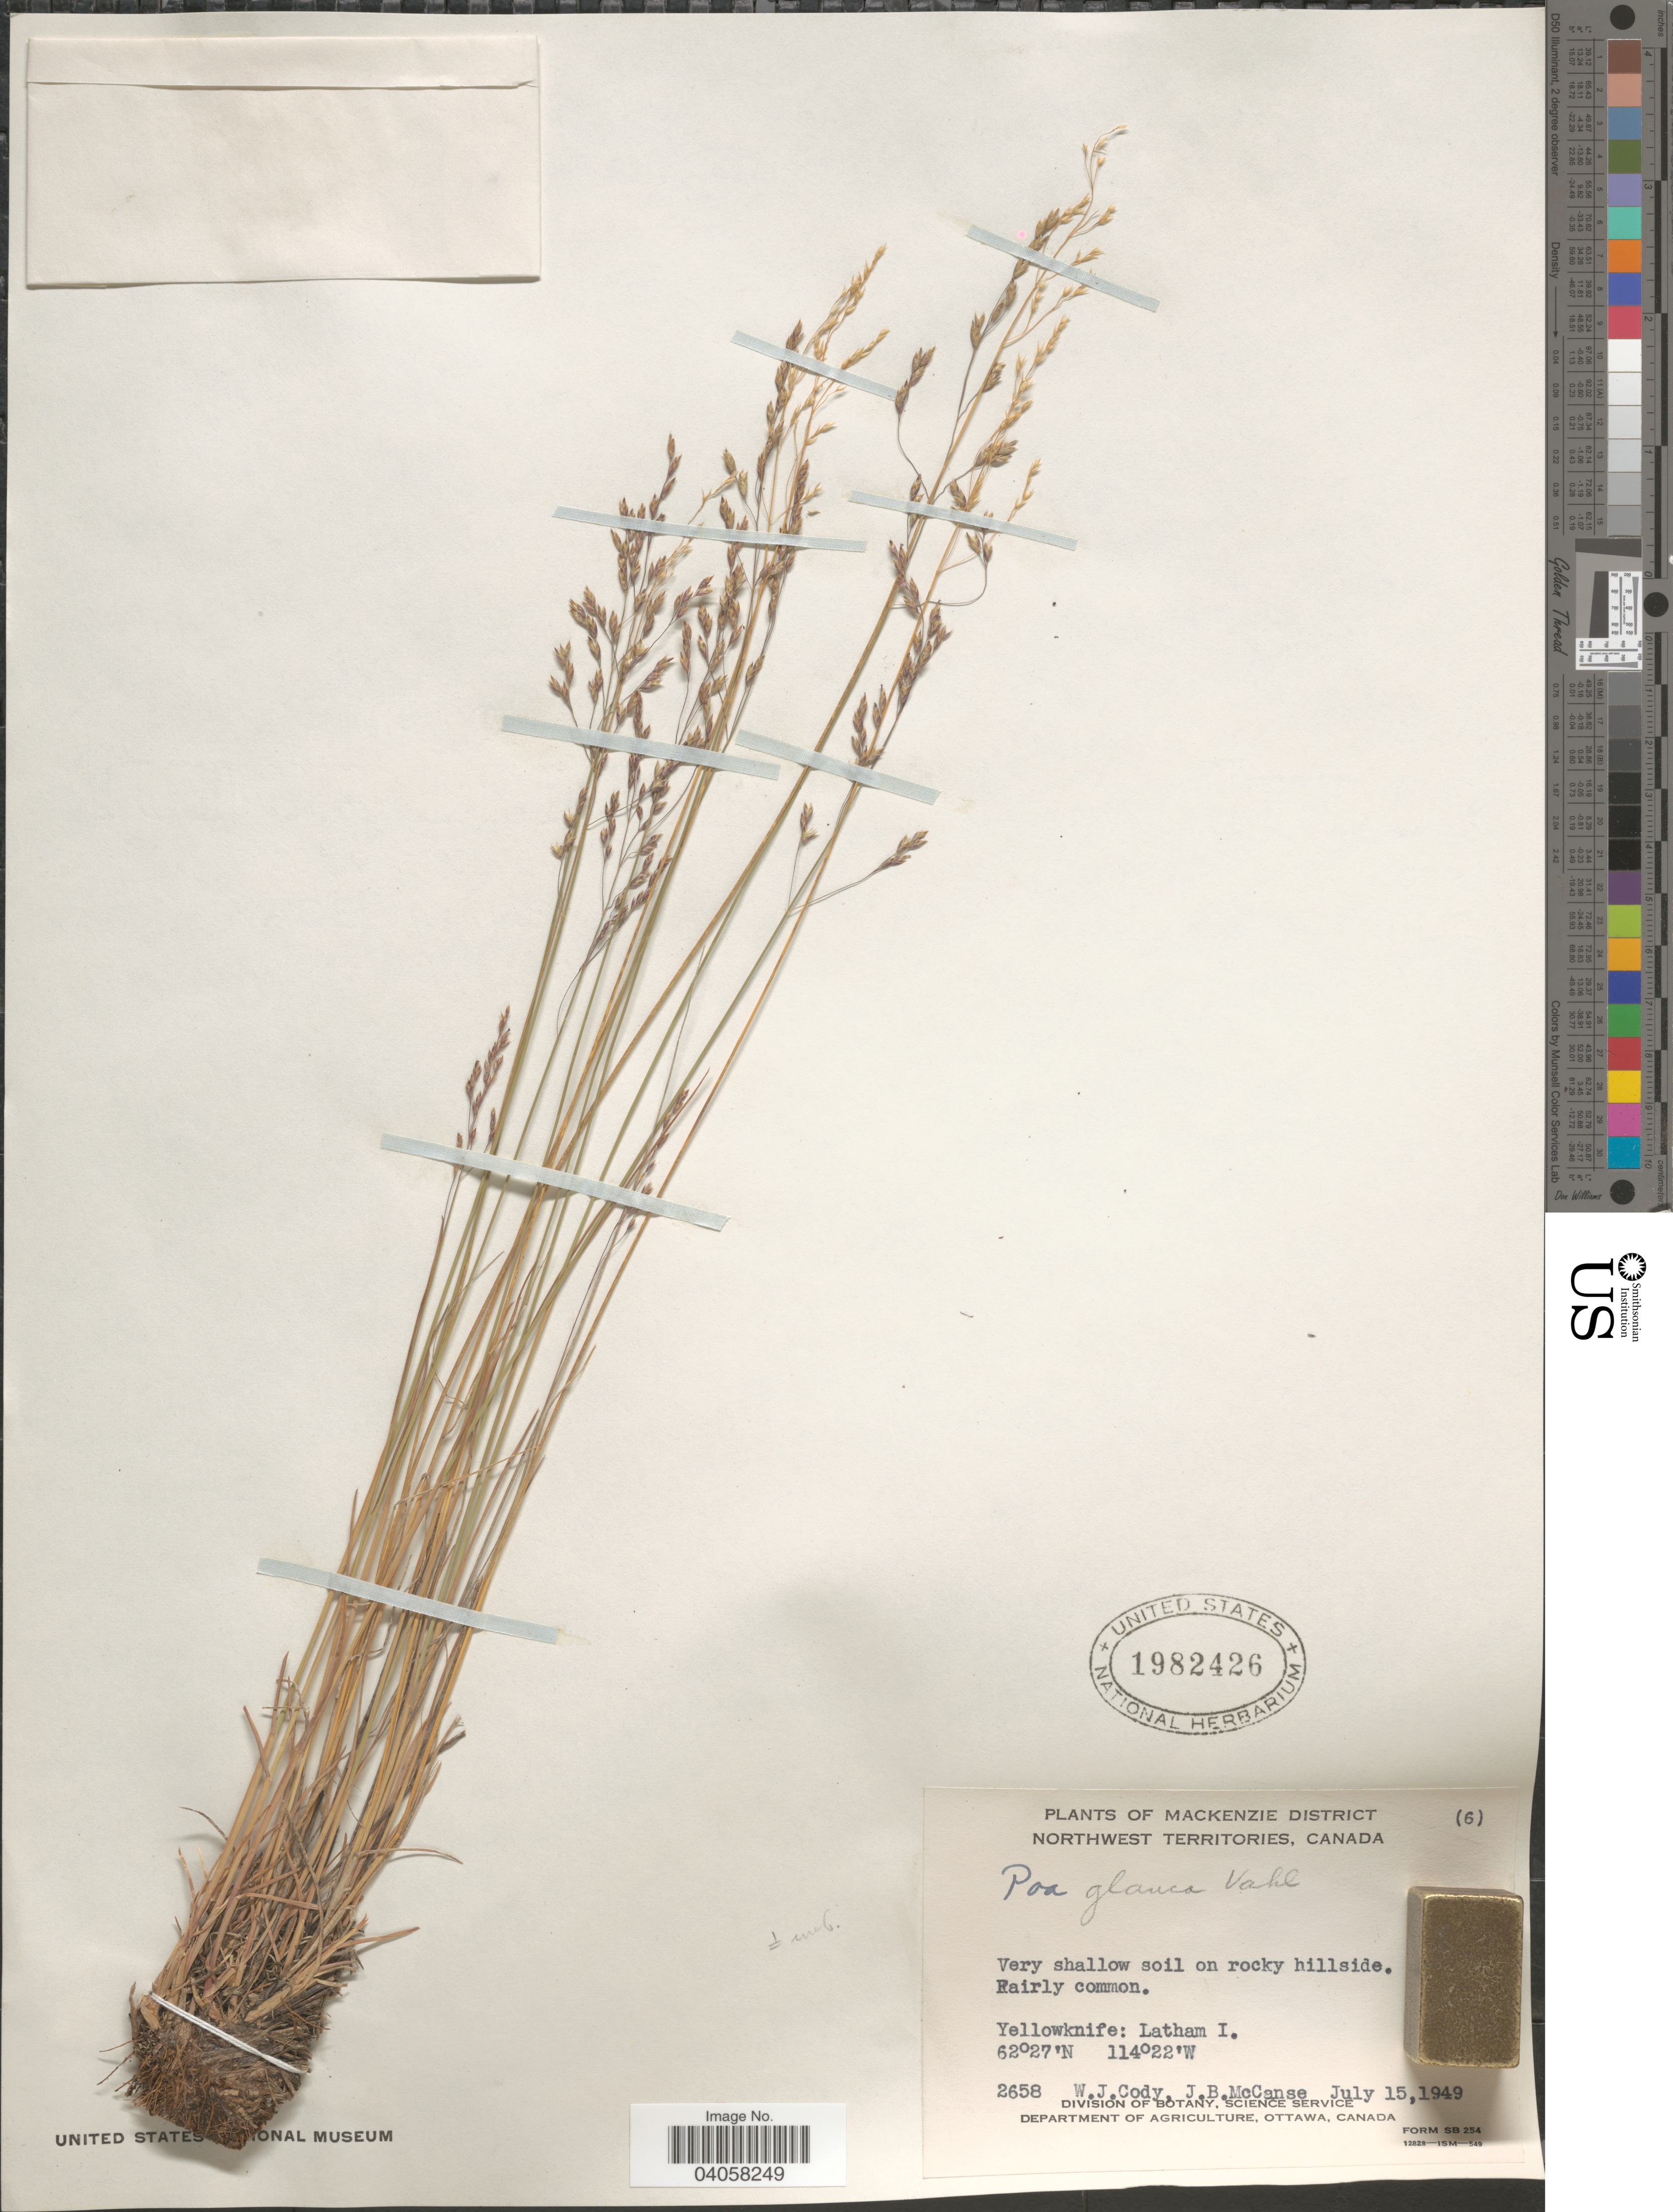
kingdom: Plantae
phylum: Tracheophyta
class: Liliopsida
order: Poales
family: Poaceae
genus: Poa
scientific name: Poa glauca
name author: Vahl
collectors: W. Cody & J. McCanse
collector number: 2658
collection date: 1949-07-15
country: Canada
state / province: Northwest Territories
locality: Mackenzie District. Yellowknife: Latham I.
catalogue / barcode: US 1982426